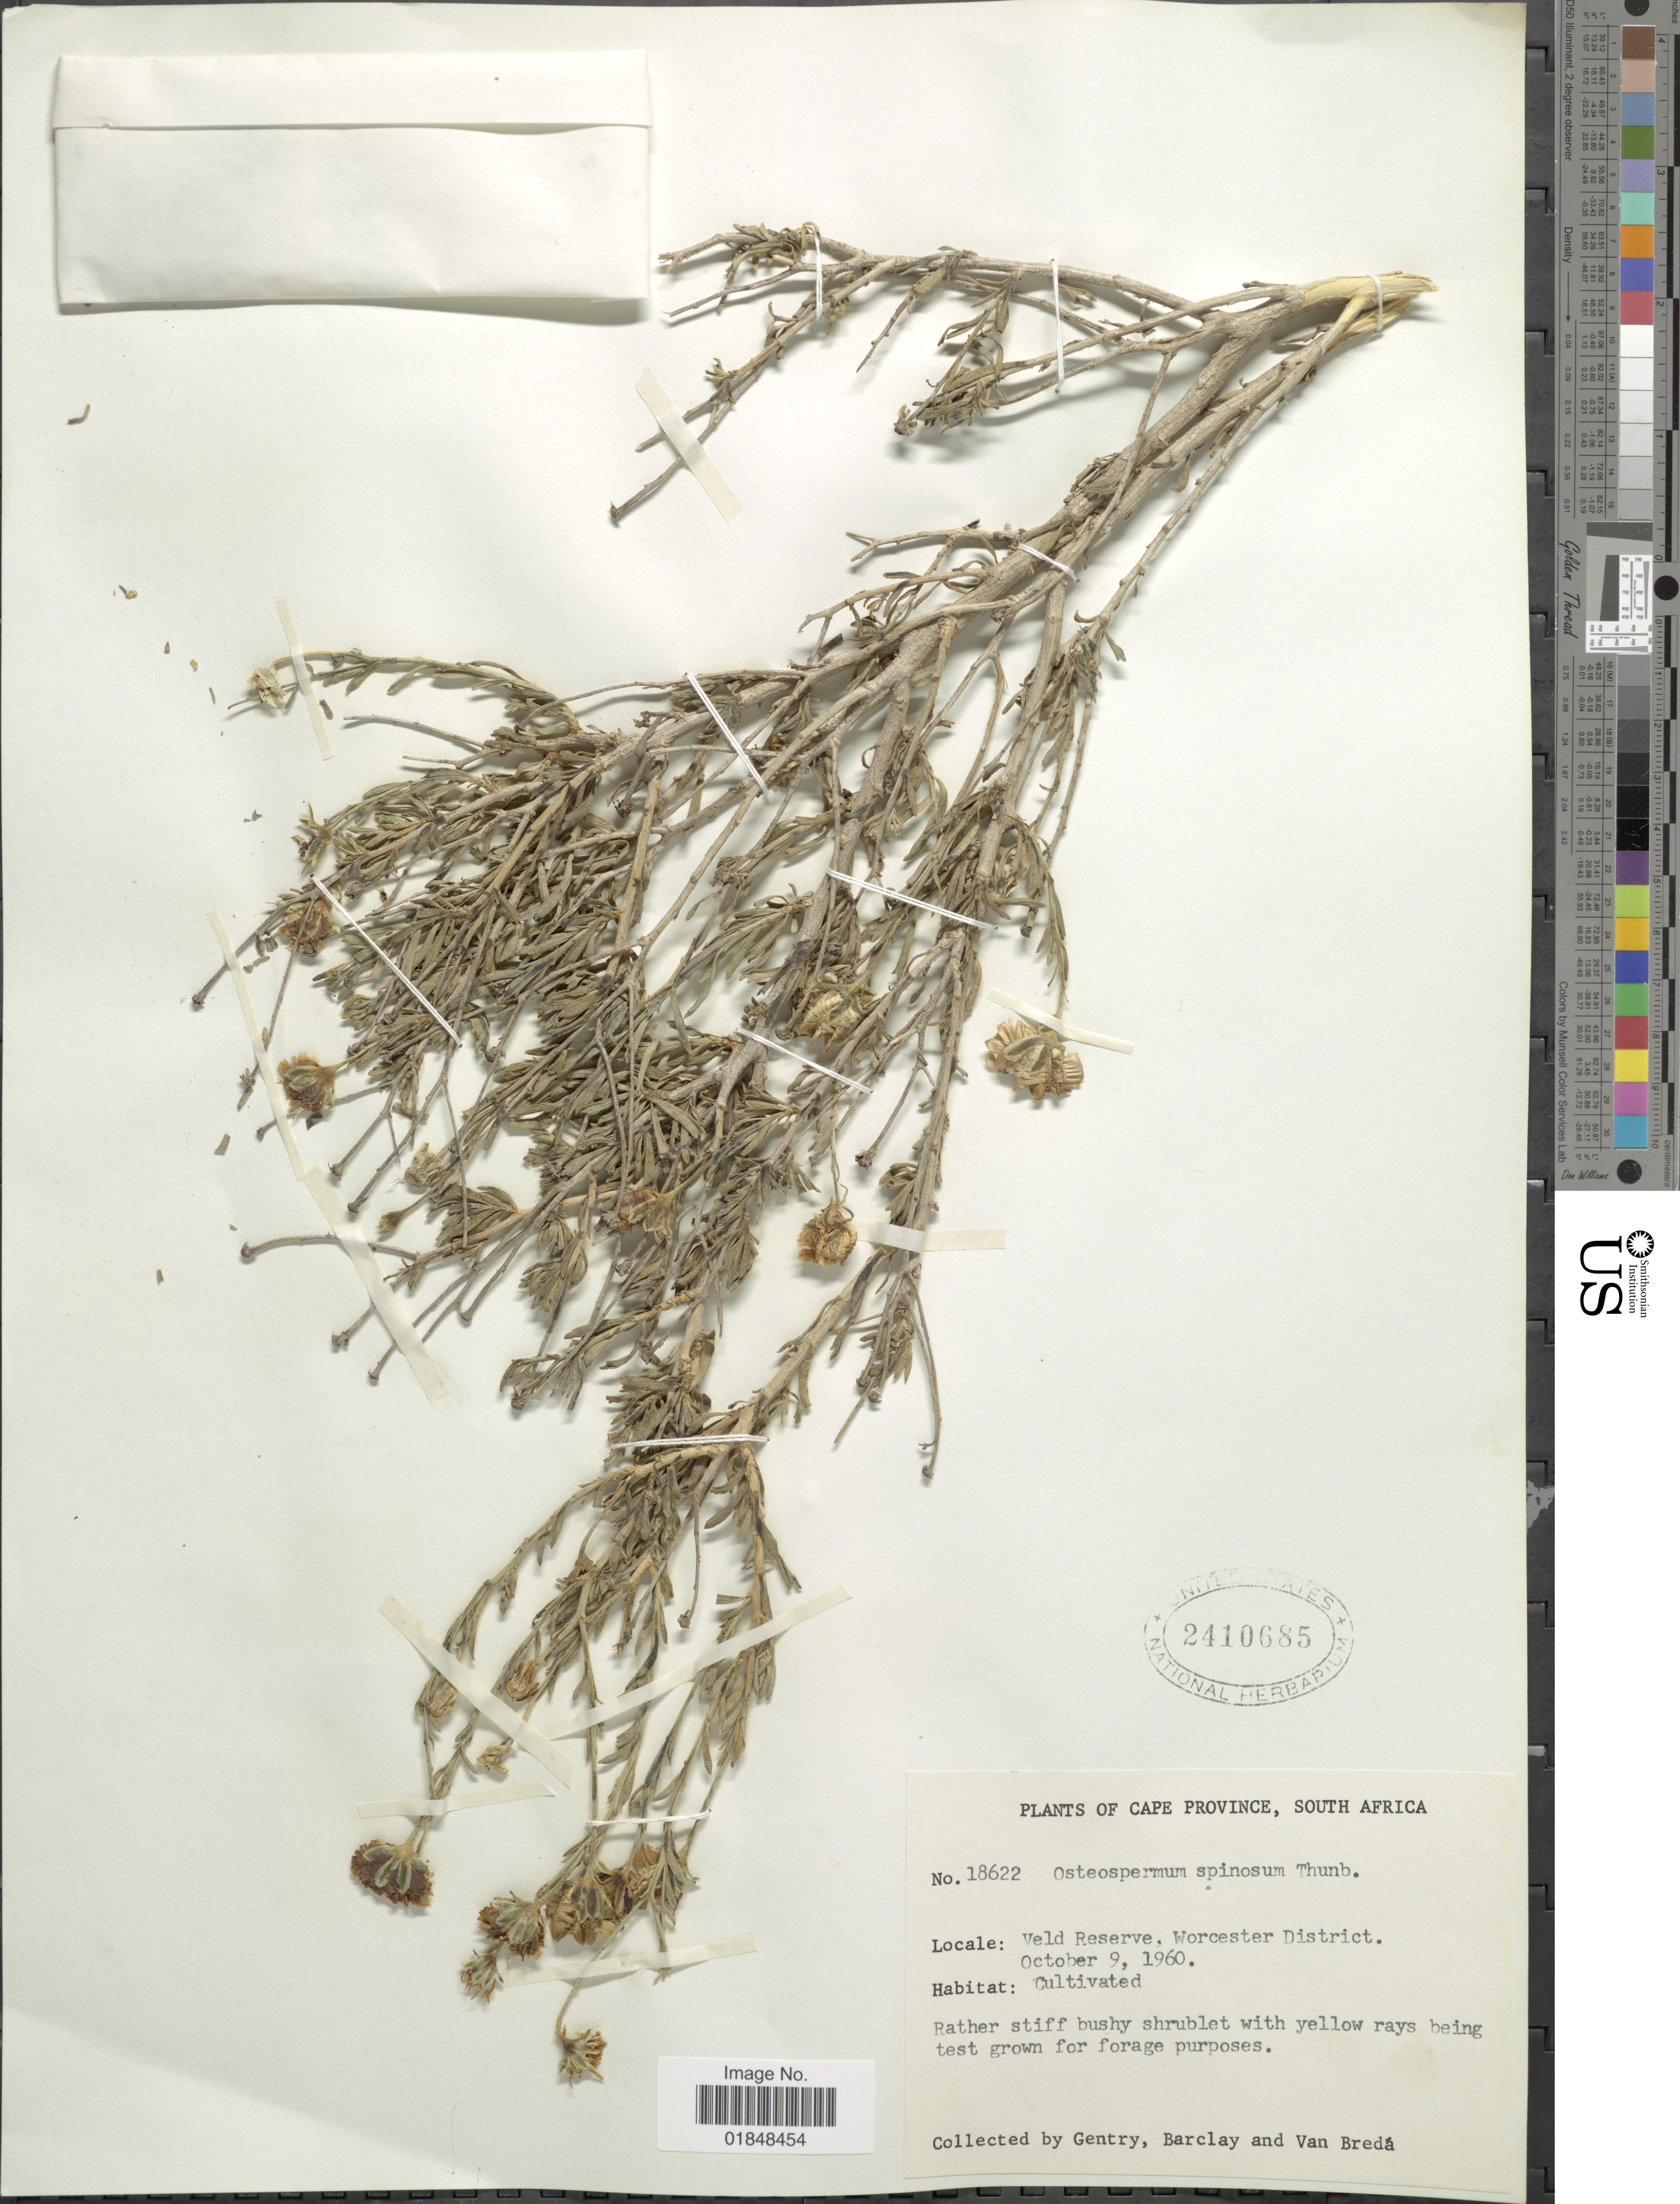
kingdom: Plantae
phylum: Tracheophyta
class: Magnoliopsida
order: Asterales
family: Asteraceae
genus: Osteospermum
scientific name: Osteospermum spinosum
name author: L.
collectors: Gentry, --, -- Barclay & P. Van Breda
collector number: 18622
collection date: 1960-10-09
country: South Africa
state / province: Western Cape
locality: Veld Reserve, Worcester District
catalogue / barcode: US 2410685